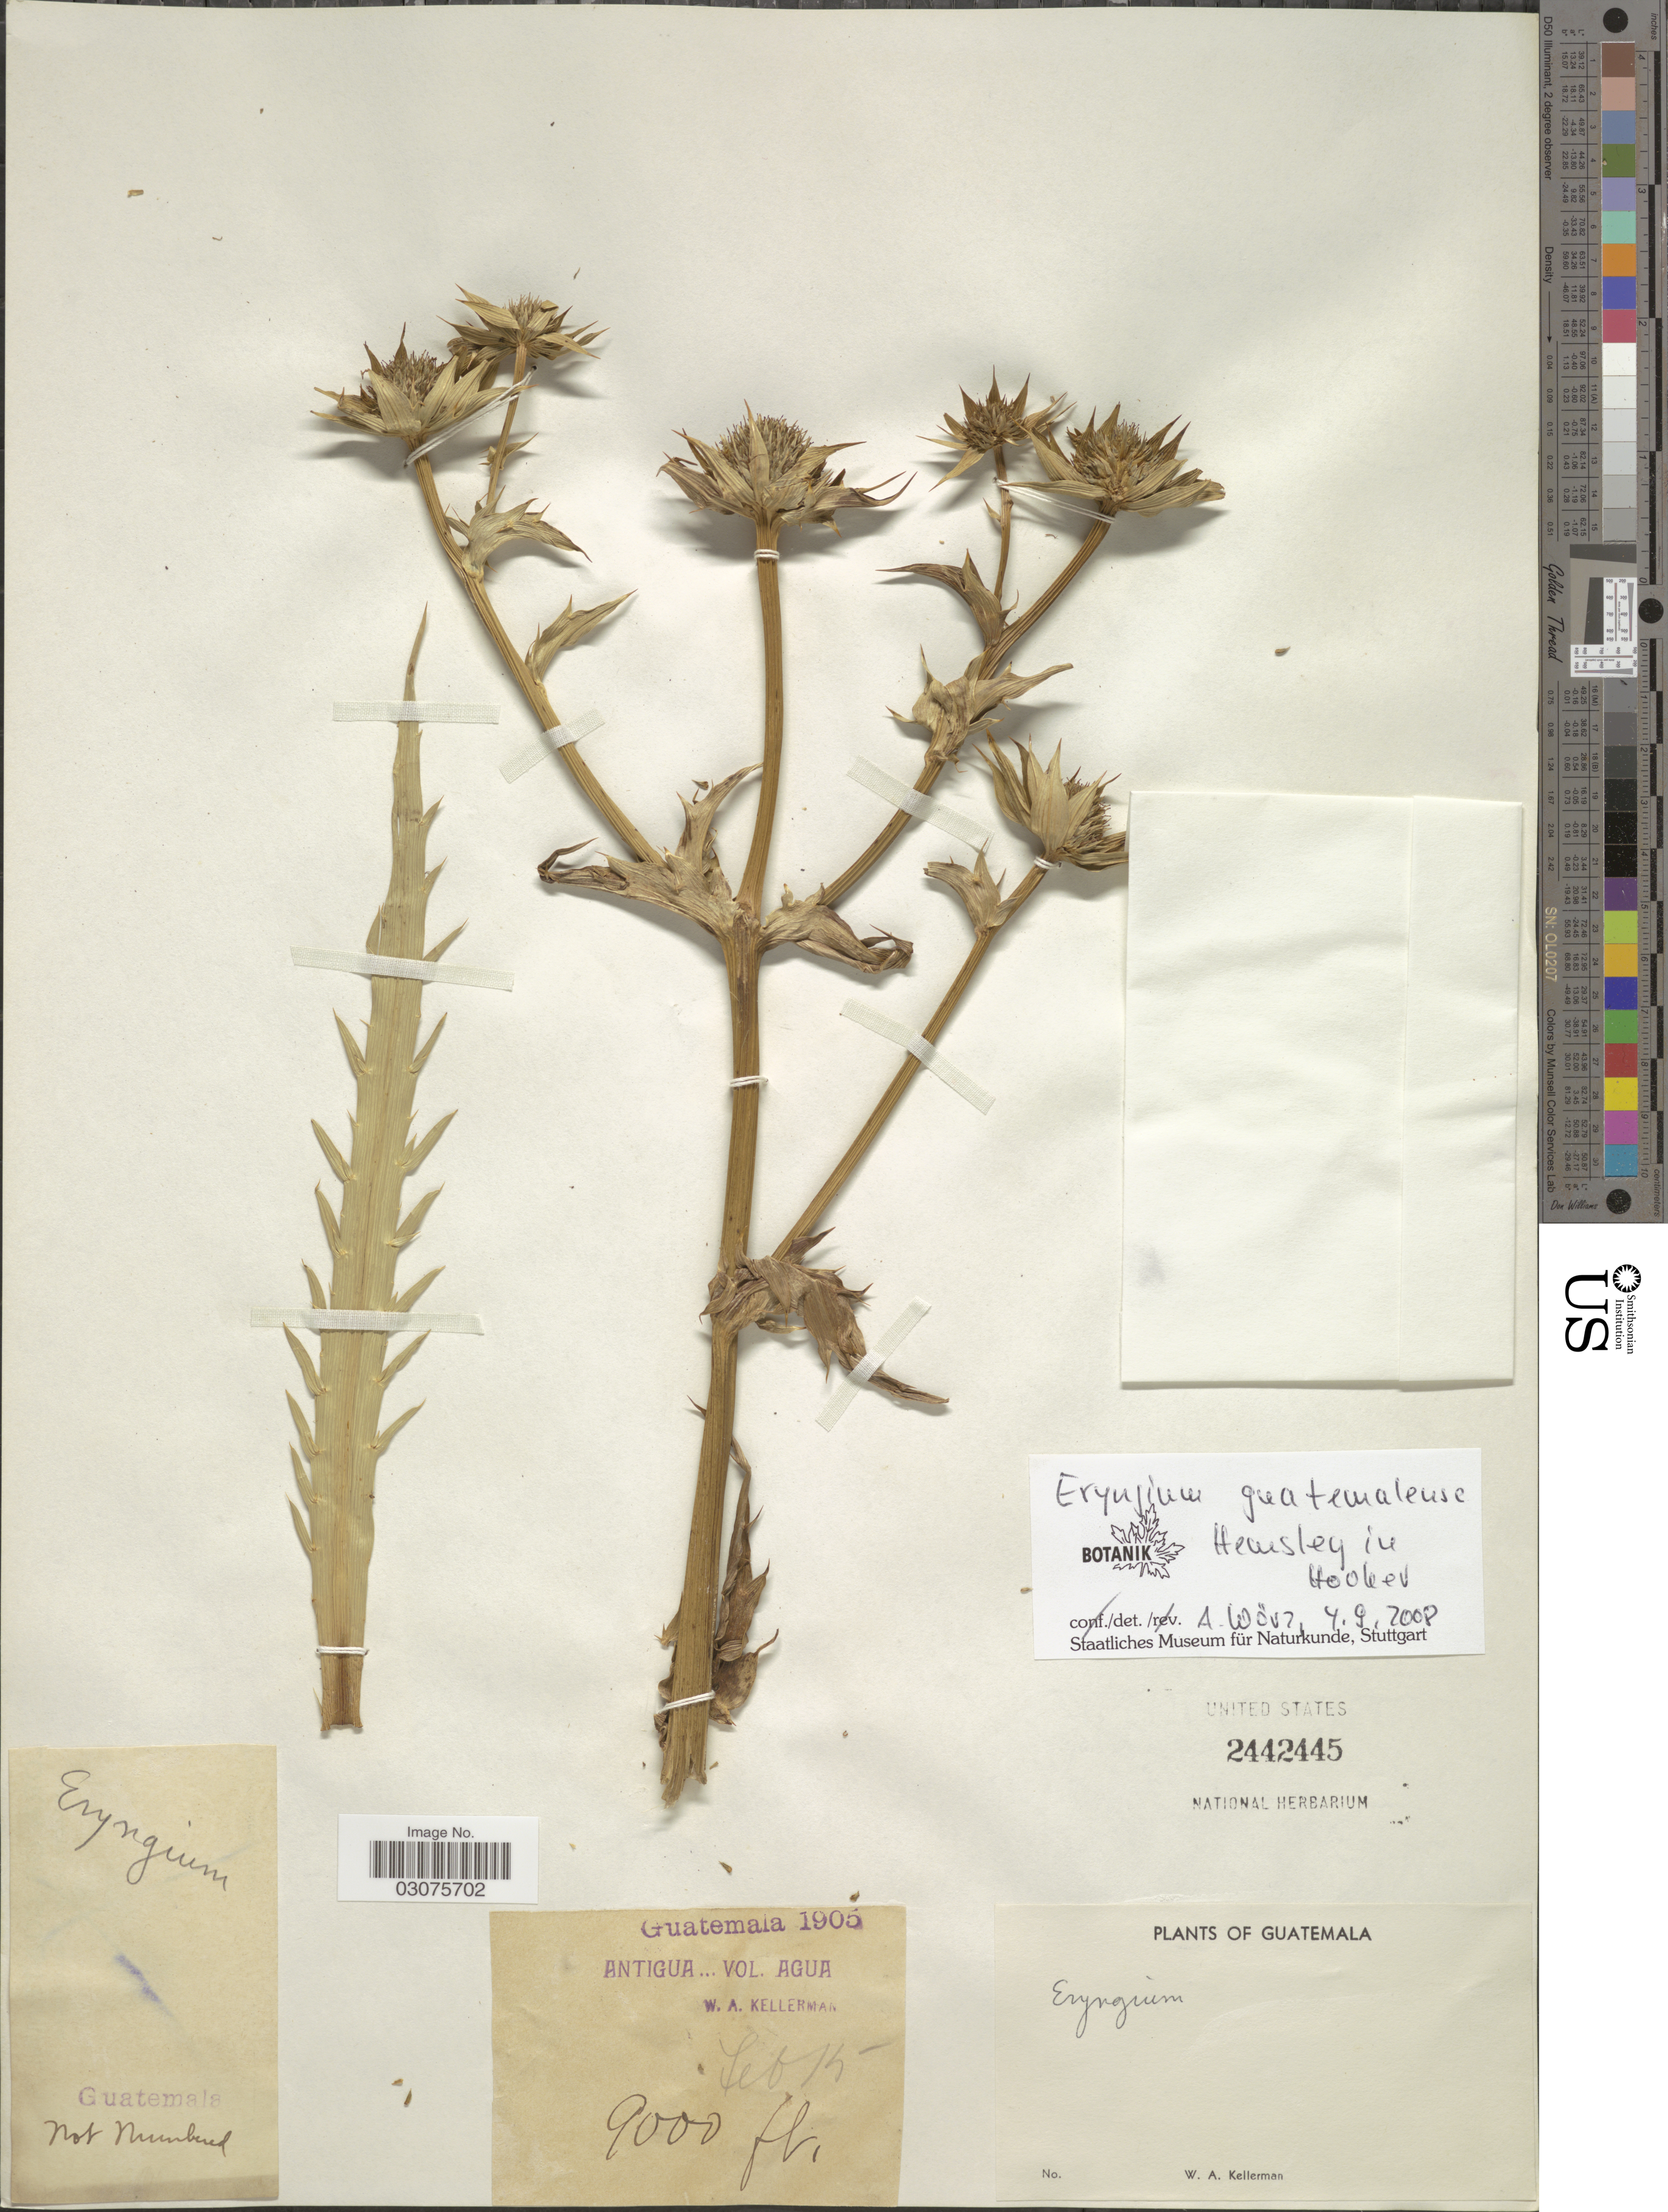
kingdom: Plantae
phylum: Tracheophyta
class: Magnoliopsida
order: Apiales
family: Apiaceae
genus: Eryngium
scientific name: Eryngium guatemalense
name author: Hemsl. in Hook. f.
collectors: W. Kellerman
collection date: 1905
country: Guatemala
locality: Anitgua. Vol. Agua. [unsure placement]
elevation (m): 2743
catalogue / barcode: US 2442445